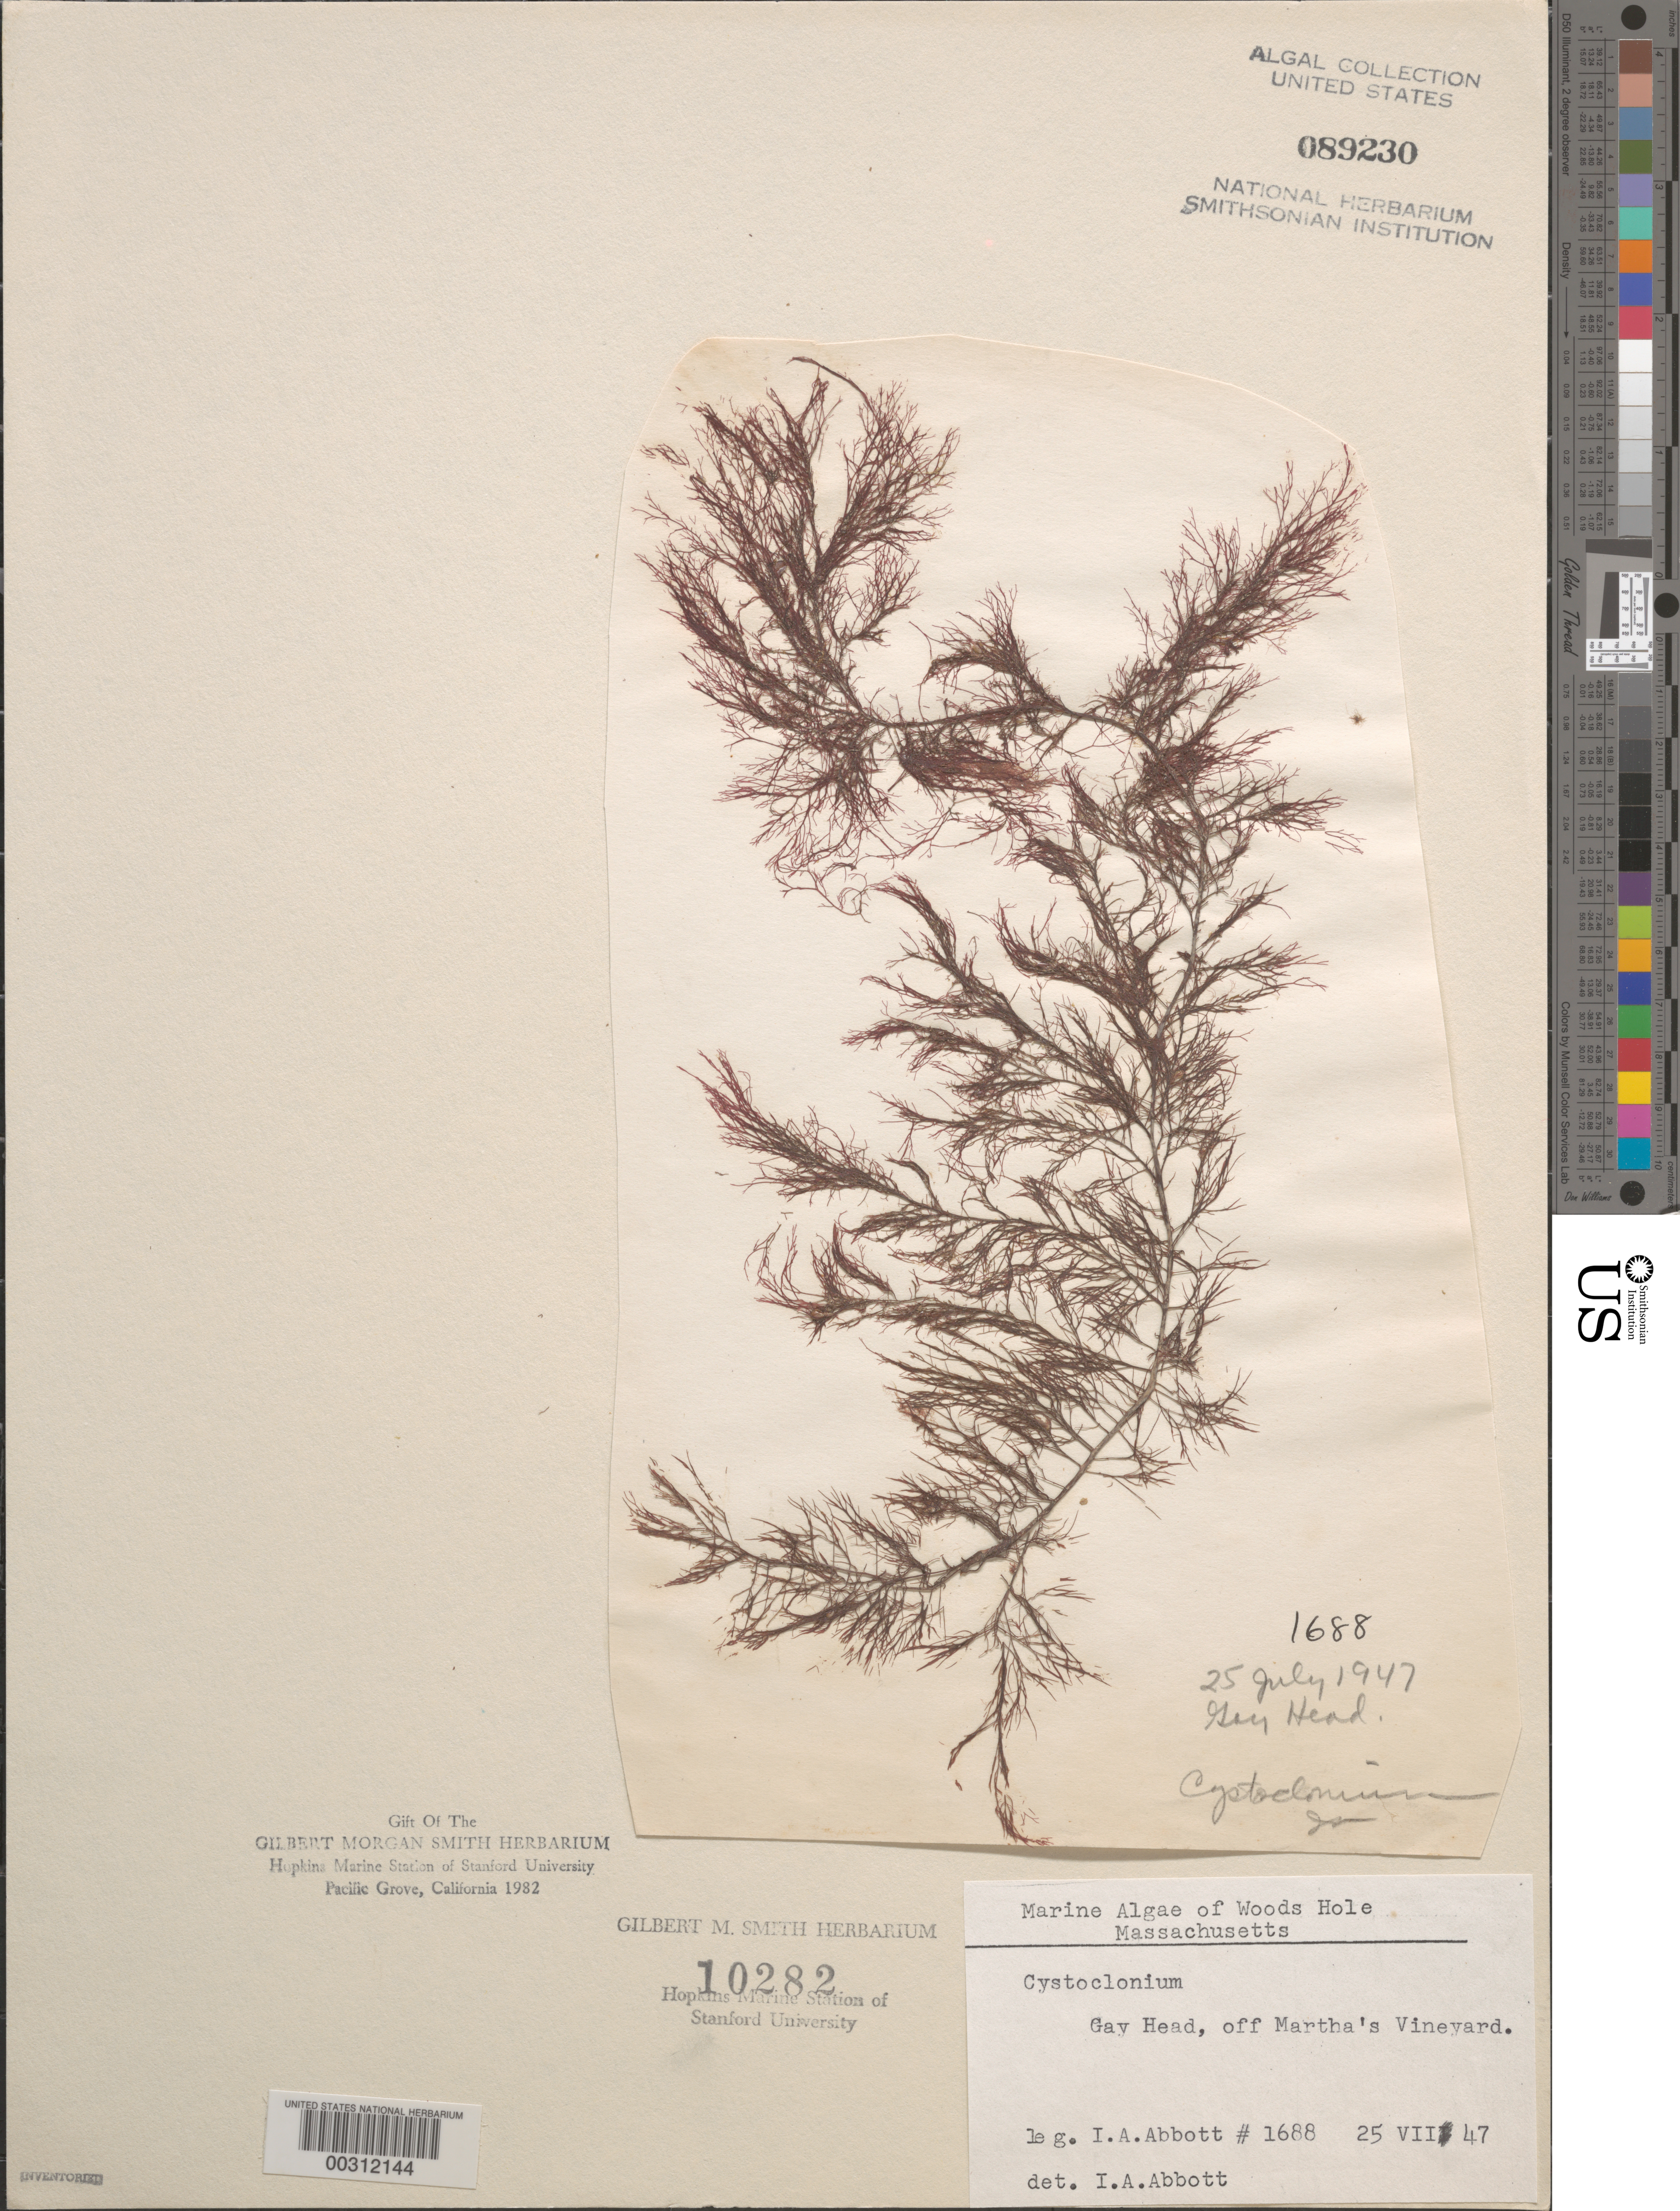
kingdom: Plantae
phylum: Rhodophyta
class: Florideophyceae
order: Gigartinales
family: Cystocloniaceae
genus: Cystoclonium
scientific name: Cystoclonium sp.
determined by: Abbott, Isabella A.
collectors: I. A. Abbott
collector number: IAA 1688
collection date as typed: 25 Jul 1947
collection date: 1947-07-25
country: United States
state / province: Massachusetts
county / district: Dukes County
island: Martha's Vineyard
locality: Gay Head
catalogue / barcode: US 89230